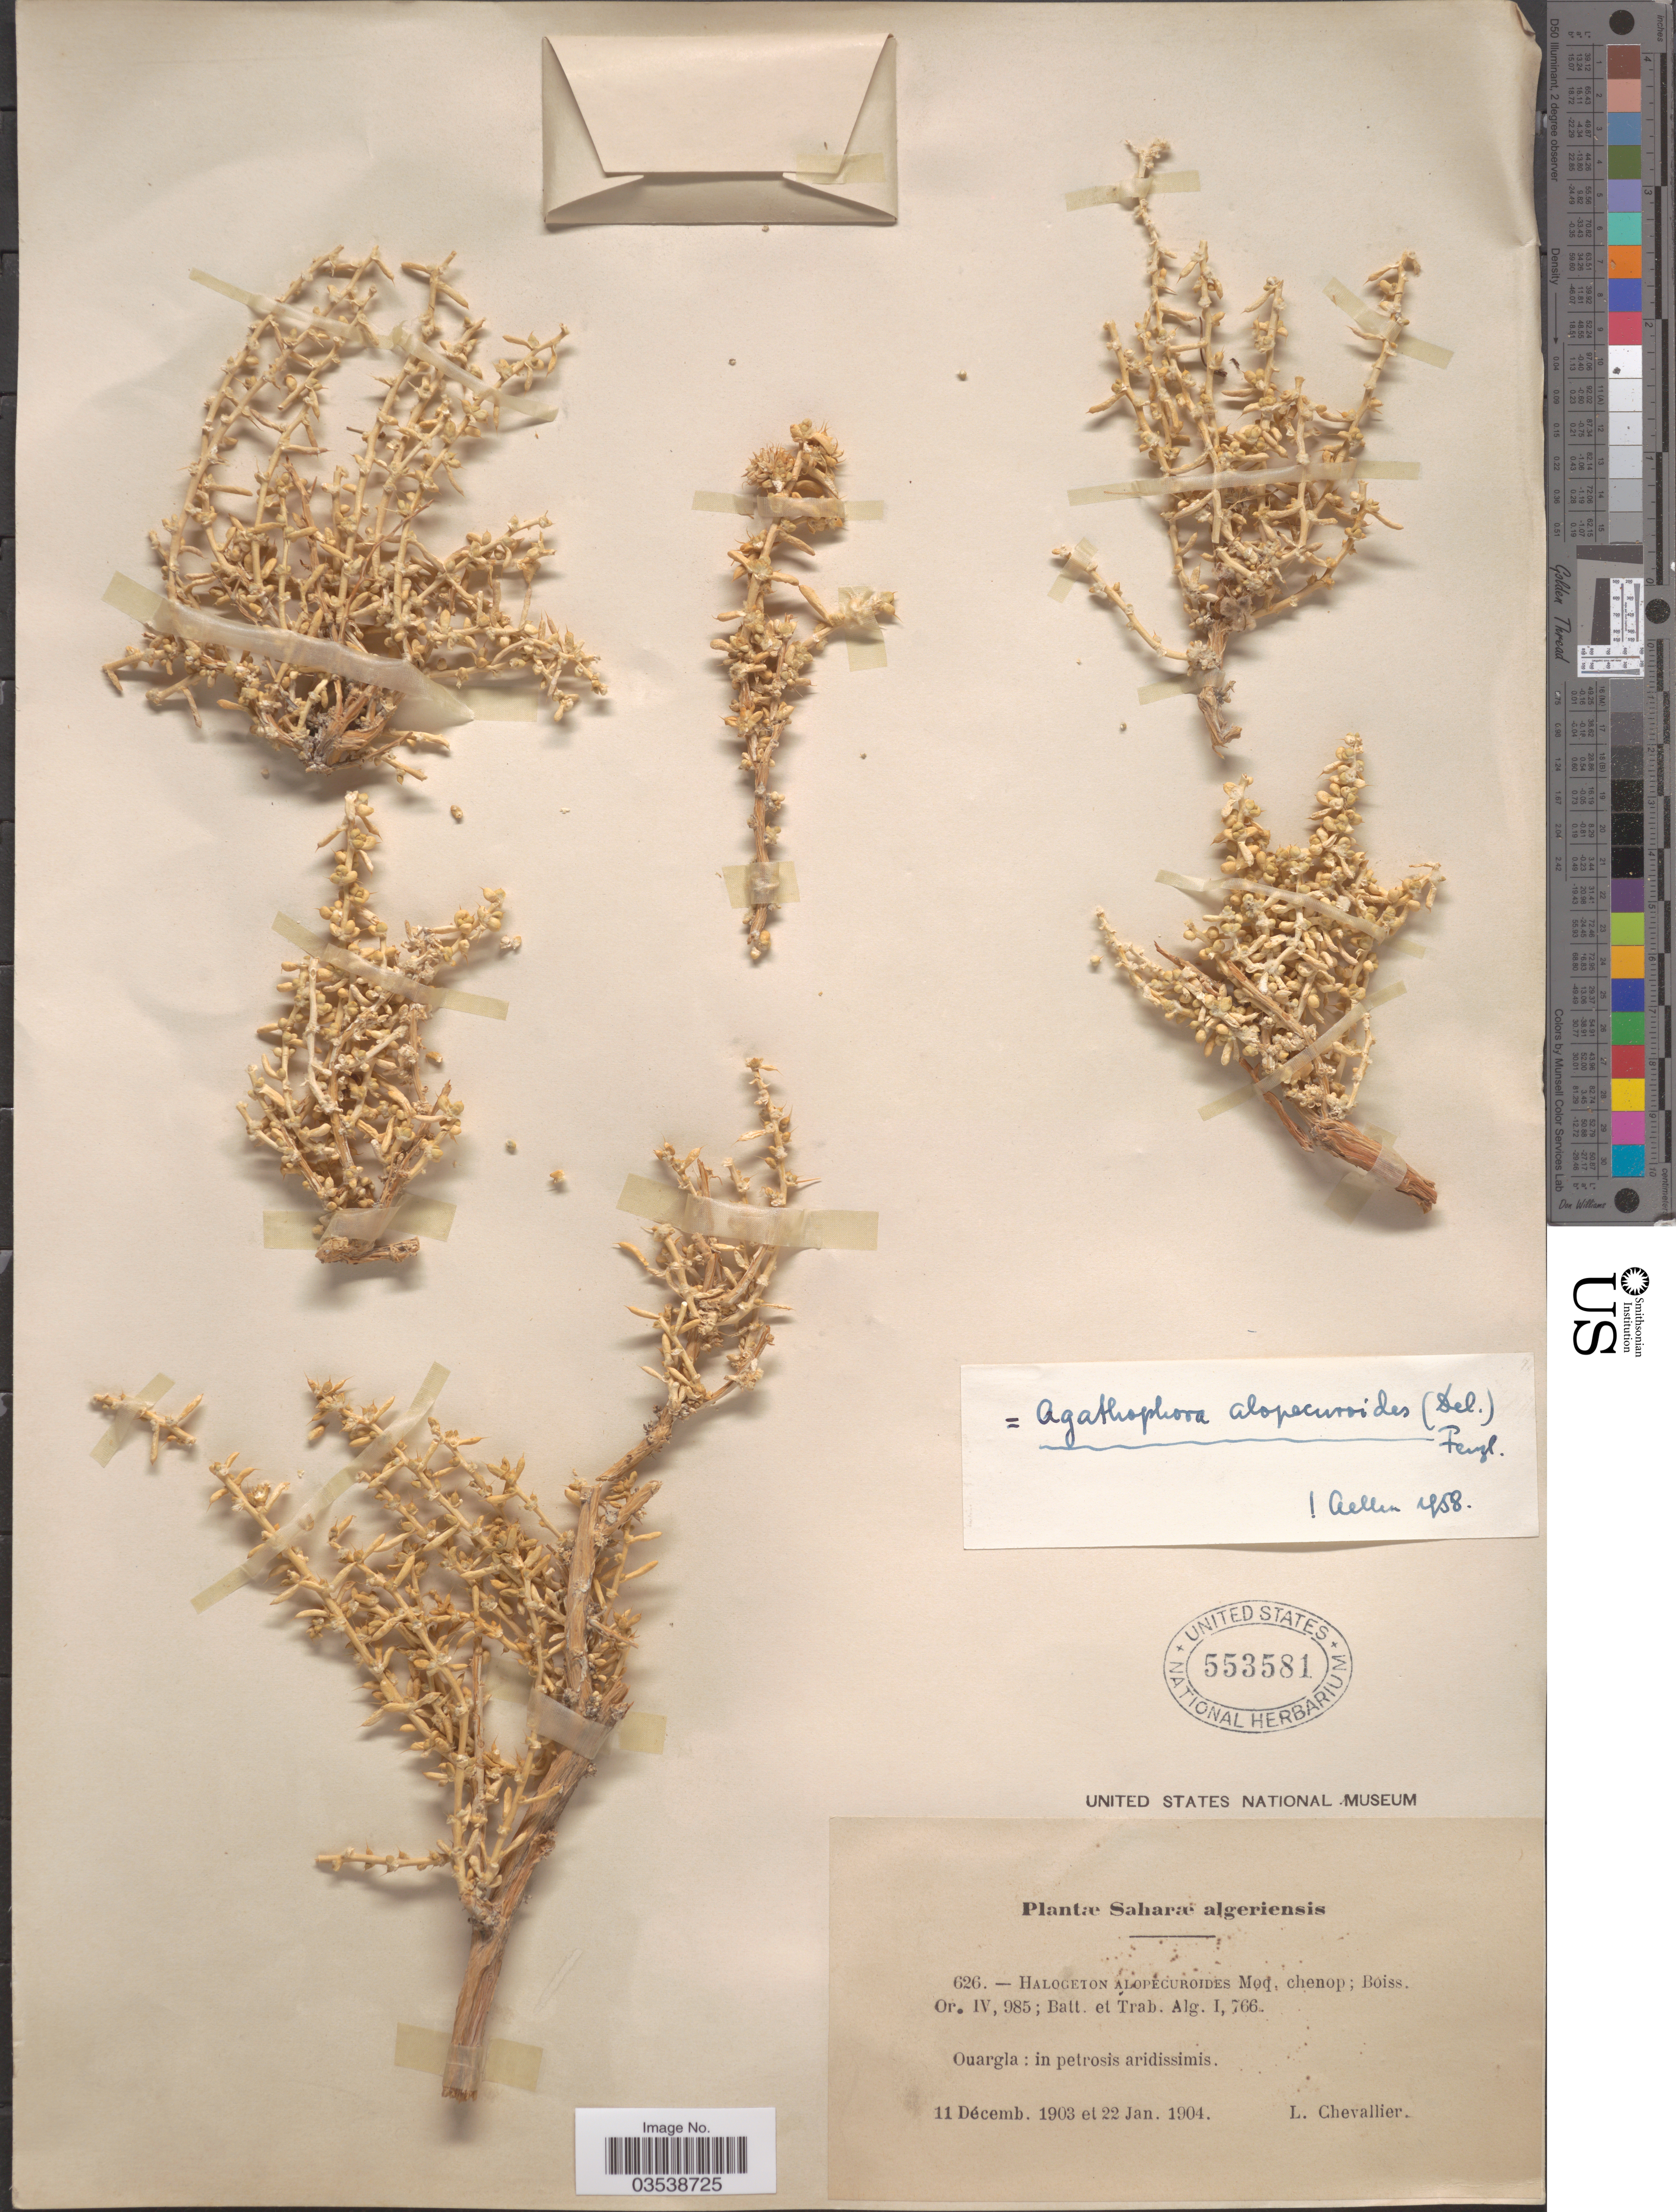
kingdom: Plantae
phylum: Tracheophyta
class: Magnoliopsida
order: Caryophyllales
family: Amaranthaceae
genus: Halogeton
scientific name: Halogeton alopecuroides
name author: (Delile) Moq.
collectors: L. Chevallier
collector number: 626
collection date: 1903-12-11/1904-01-22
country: Algeria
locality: Saharæ algeriensis. Ouargla.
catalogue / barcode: US 553581